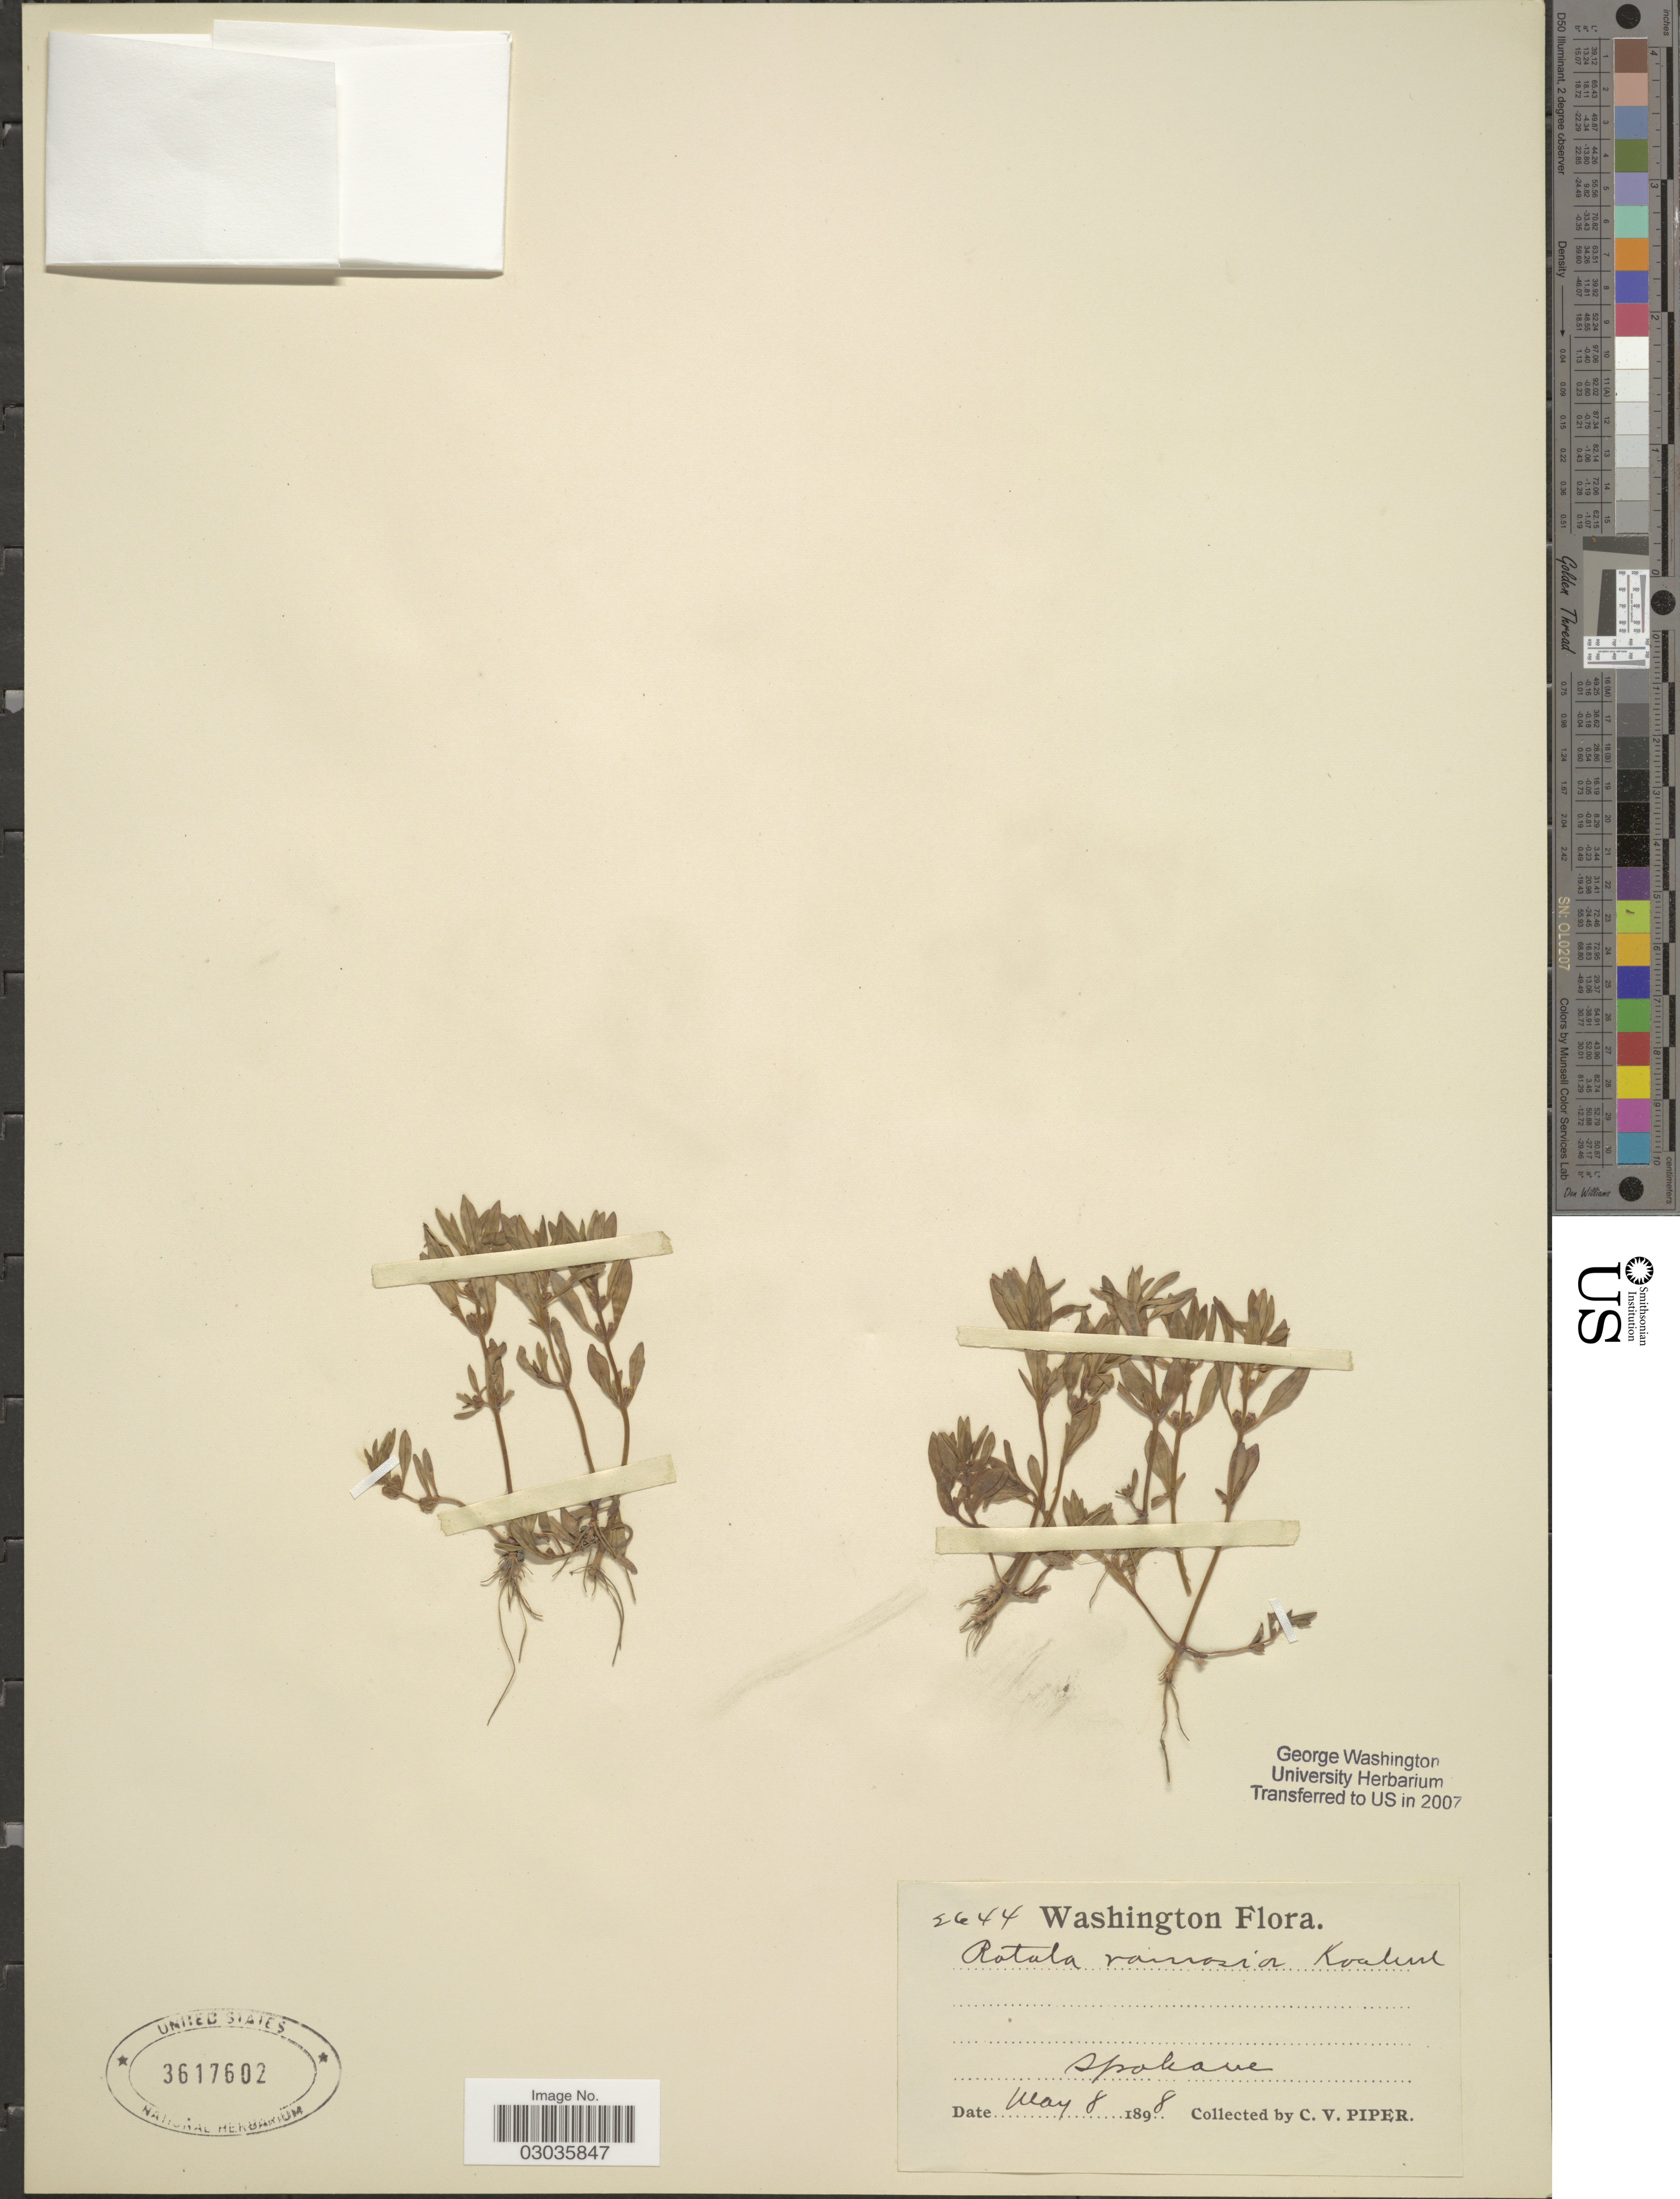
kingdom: Plantae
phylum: Tracheophyta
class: Magnoliopsida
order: Myrtales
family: Lythraceae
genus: Rotala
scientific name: Rotala ramosior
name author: (L.) Koehne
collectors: C. V. Piper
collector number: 2644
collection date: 1898-05-08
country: United States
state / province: Washington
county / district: Spokane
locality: Spokane.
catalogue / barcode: US 3617602